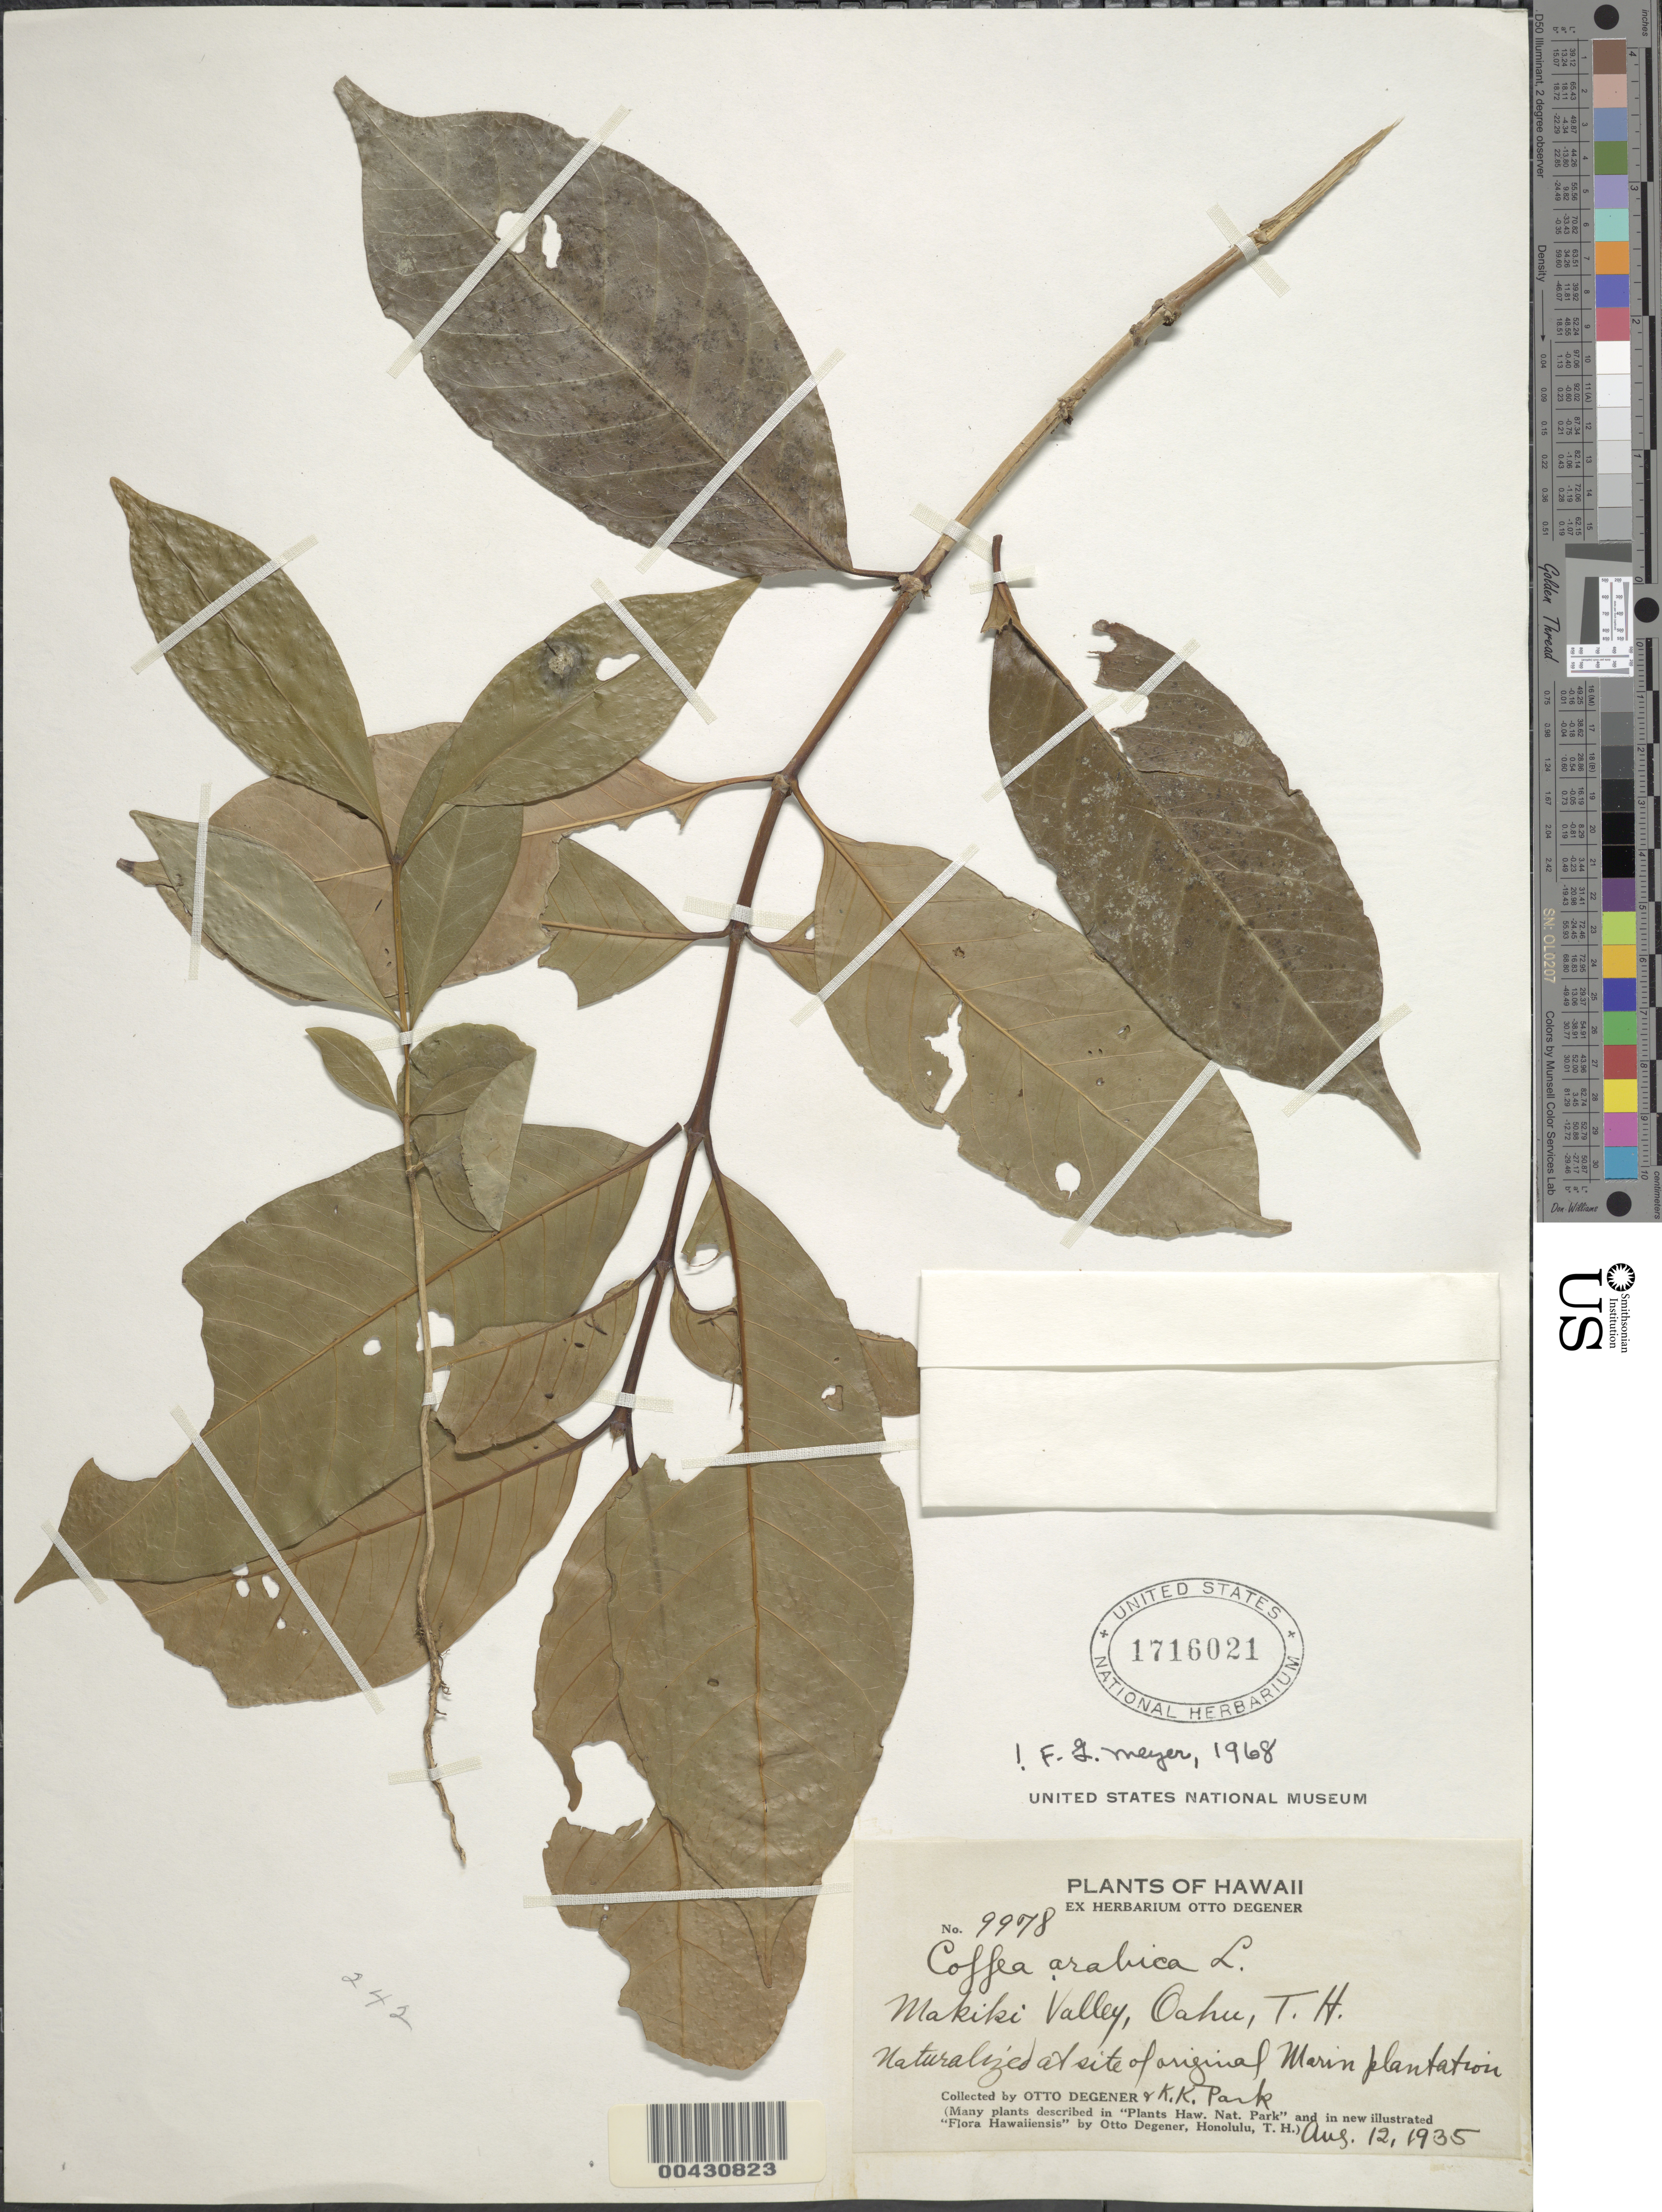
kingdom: Plantae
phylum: Tracheophyta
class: Magnoliopsida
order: Gentianales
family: Rubiaceae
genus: Coffea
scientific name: Coffea arabica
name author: L.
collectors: O. Degener & K. Park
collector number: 9978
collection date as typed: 12 Aug 1935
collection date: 1935-08-12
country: United States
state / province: Hawaii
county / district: Honolulu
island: Oahu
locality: Makiki Valley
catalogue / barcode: US 1716021